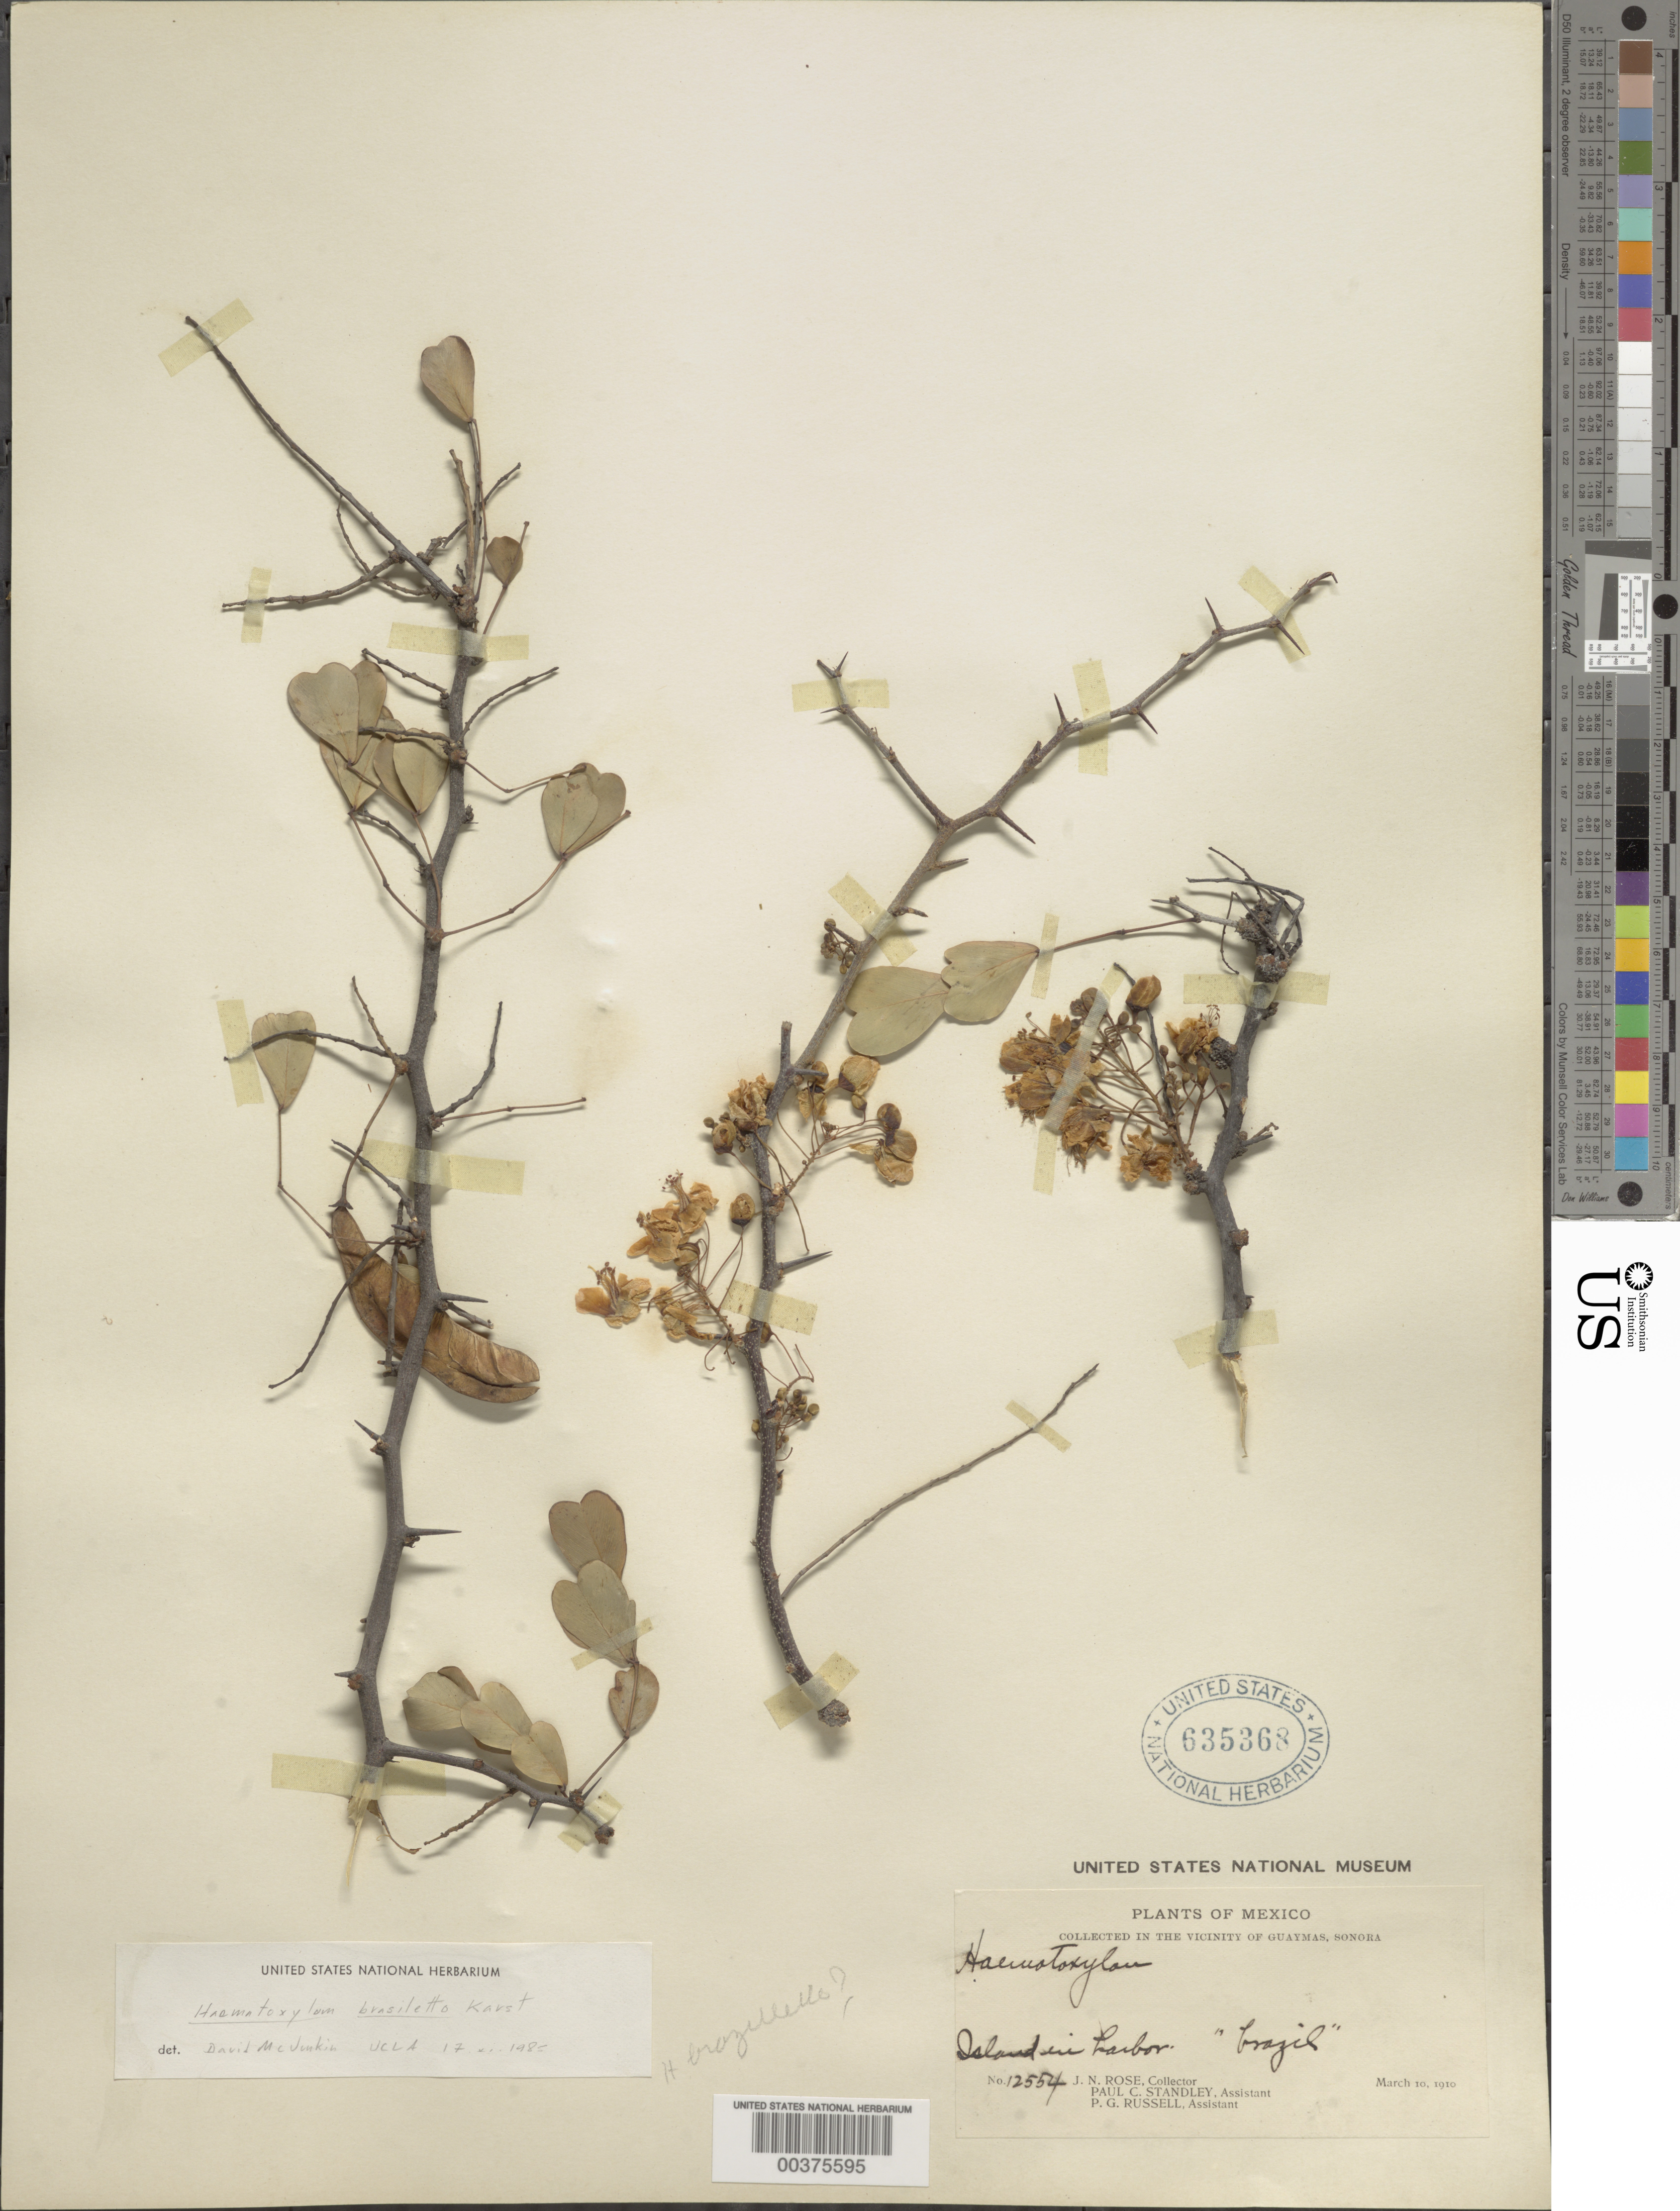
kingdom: Plantae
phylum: Tracheophyta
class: Magnoliopsida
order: Fabales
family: Fabaceae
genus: Haematoxylum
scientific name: Haematoxylum brasiletto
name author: H. Karst.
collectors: J. N. Rose, P. C. Standley & P. G. Russell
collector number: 12554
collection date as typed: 10 Mar 1910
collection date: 1910-03-10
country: Mexico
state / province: Sonora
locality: Vicinity of Guaymas; island in harbor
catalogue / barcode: US 635368